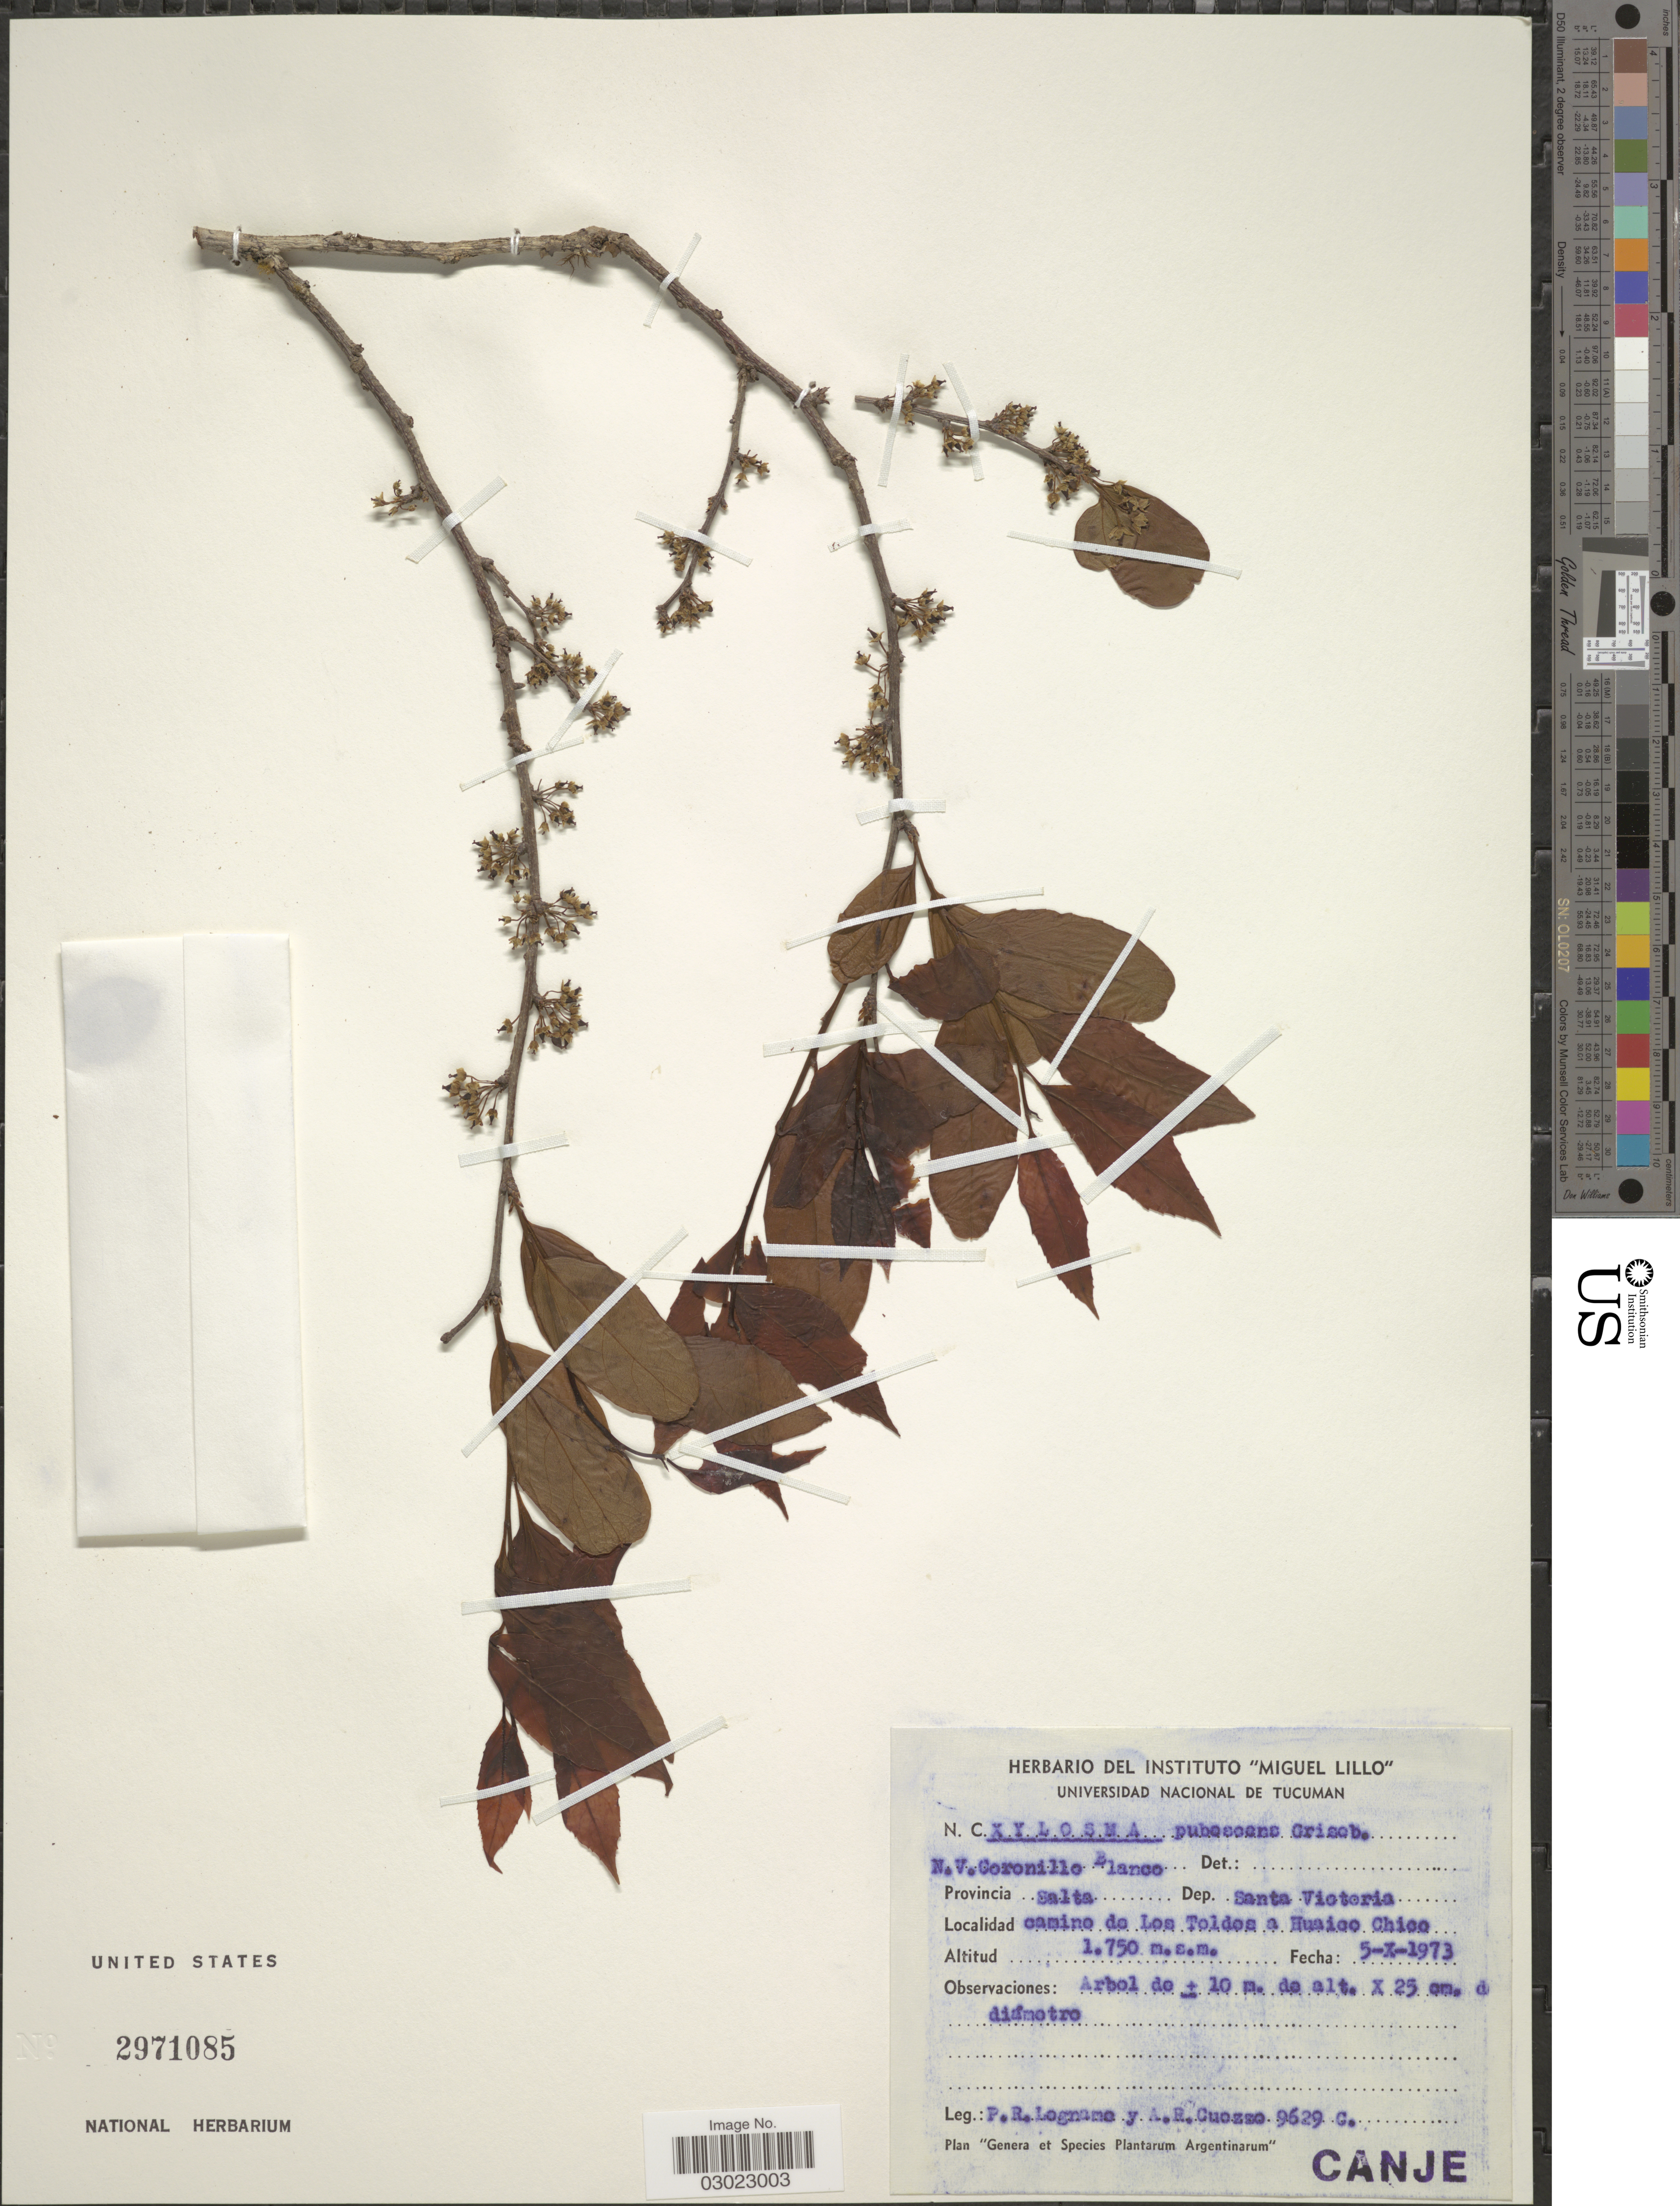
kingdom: Plantae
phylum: Tracheophyta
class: Magnoliopsida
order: Malpighiales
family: Salicaceae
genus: Xylosma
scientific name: Xylosma pubescens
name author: Griseb.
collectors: P. R. Legname & A. Cuezzo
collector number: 9629C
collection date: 1973-10-05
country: Argentina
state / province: Salta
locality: Dep. Santa Victoria. Camino de Los Toldos a Huaico Chico.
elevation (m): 1750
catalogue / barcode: US 2971085